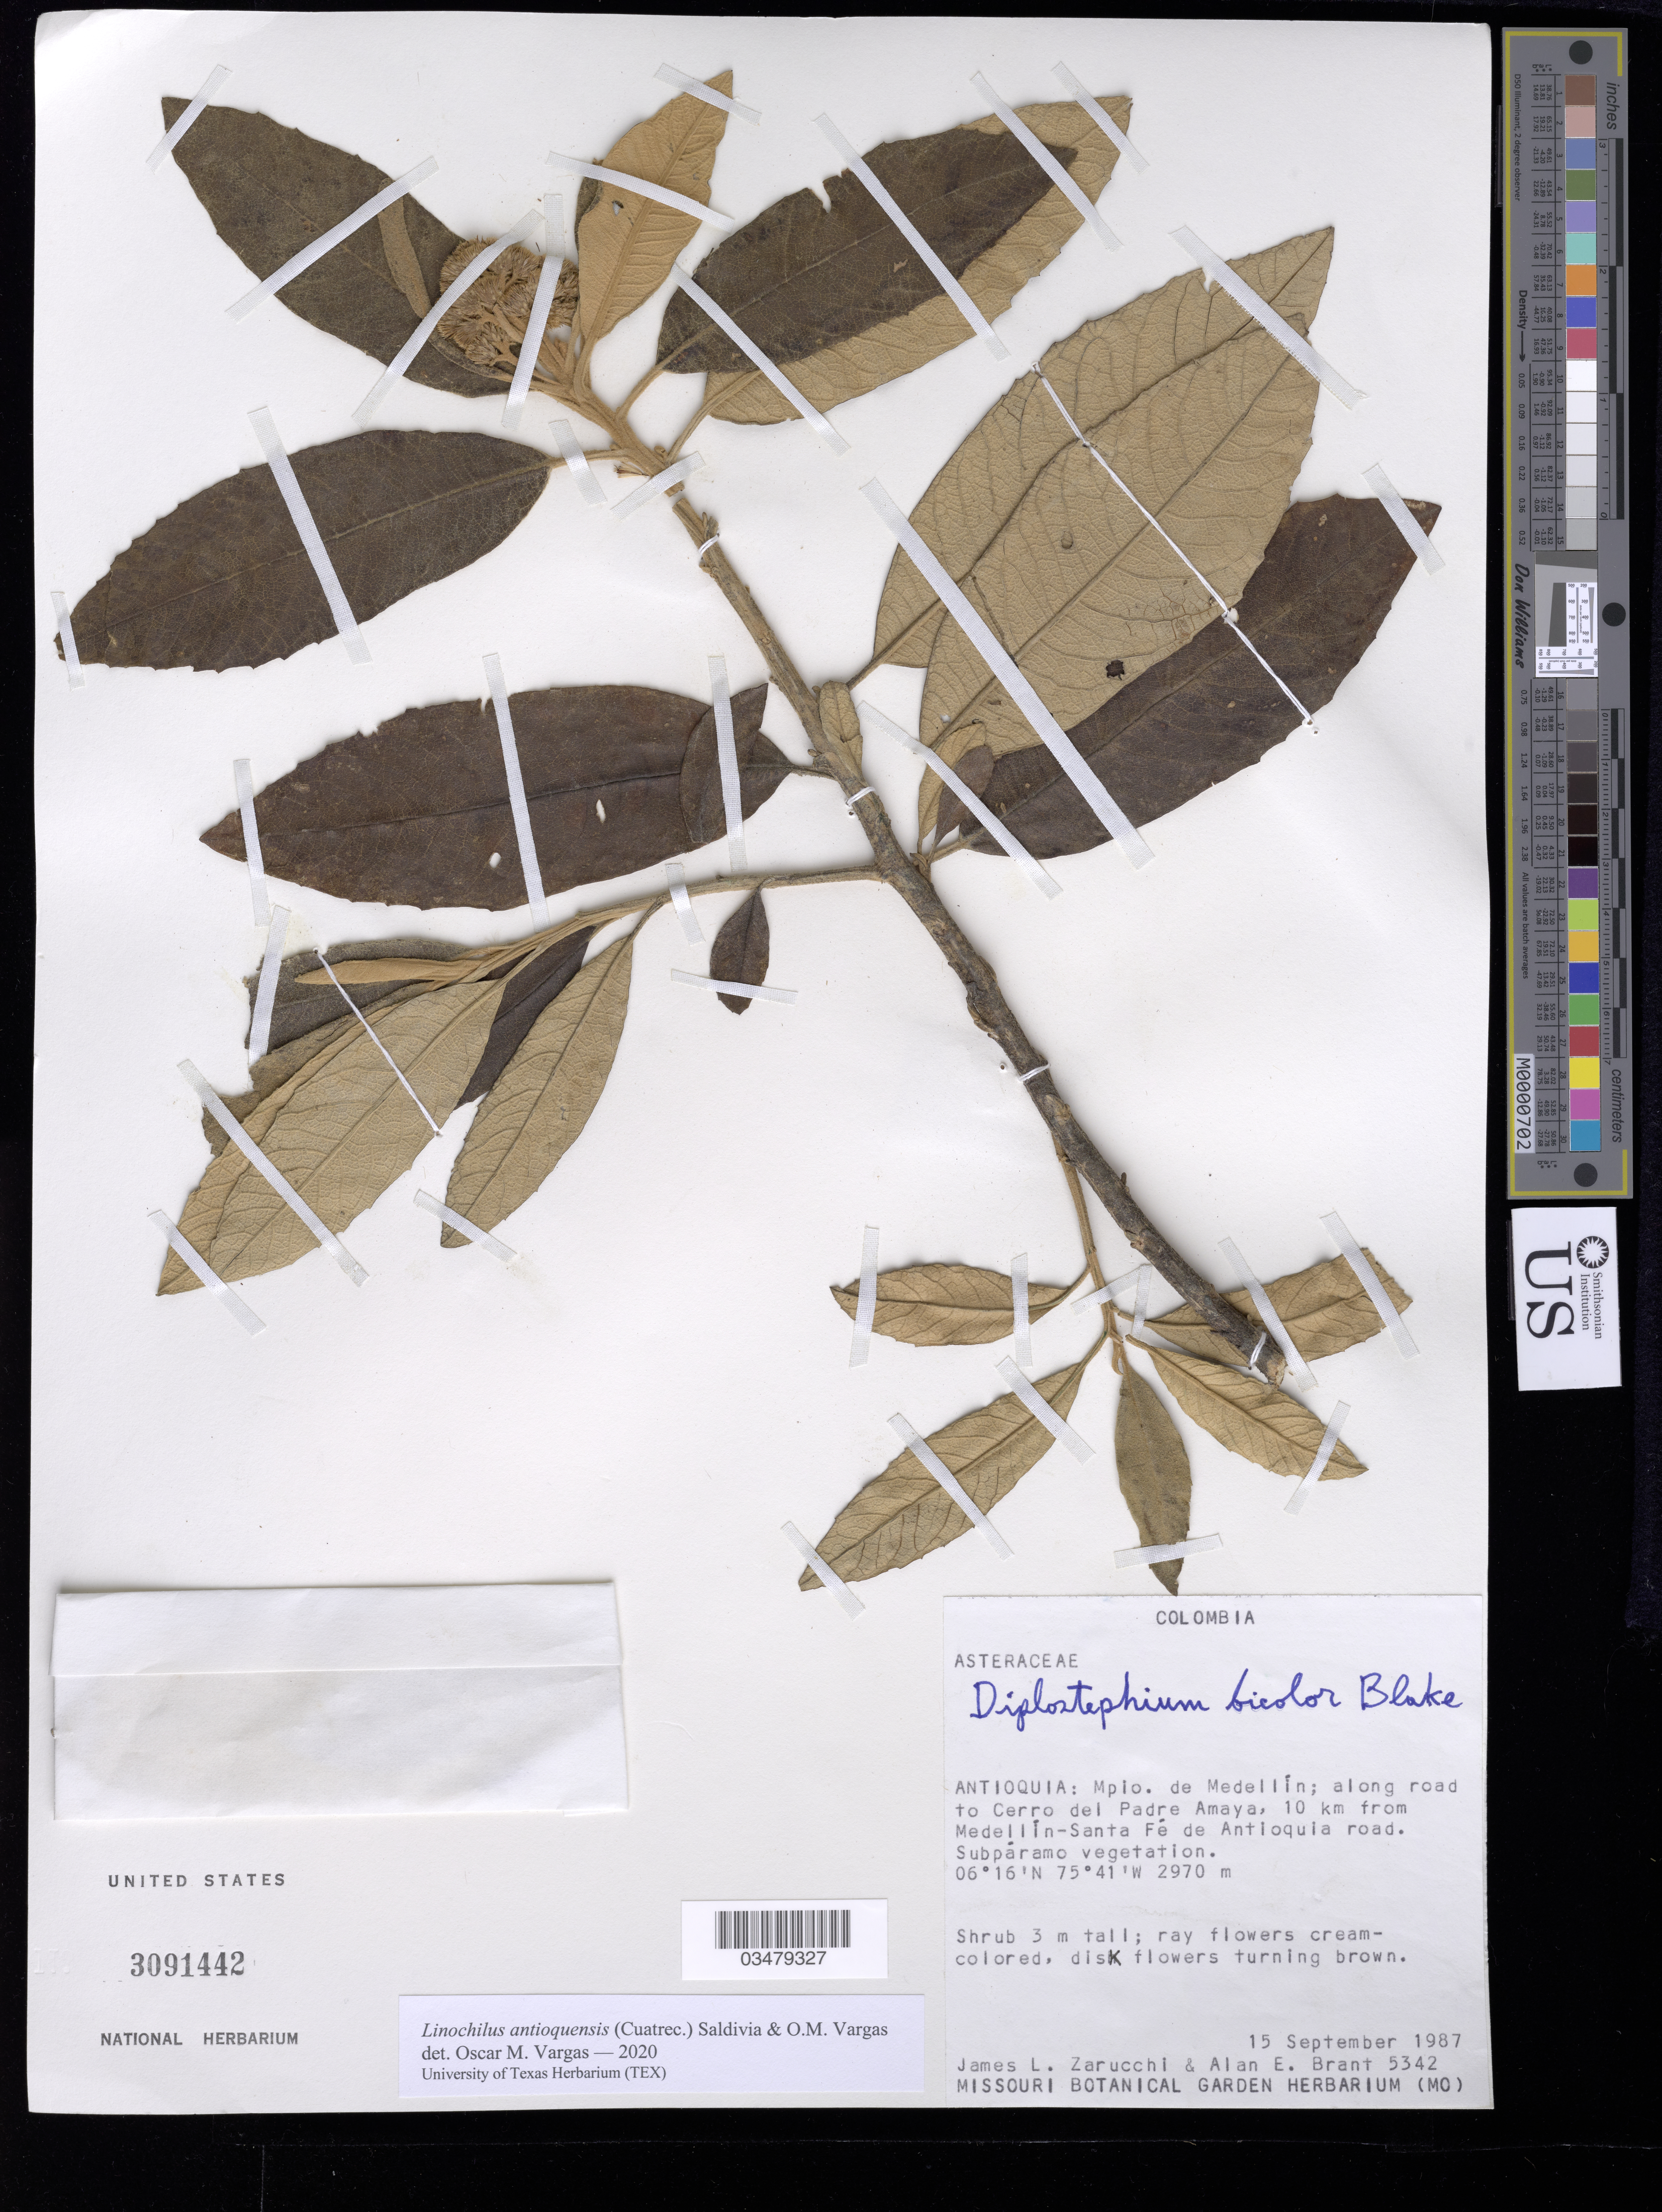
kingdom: Plantae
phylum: Tracheophyta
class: Magnoliopsida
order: Asterales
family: Asteraceae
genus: Linochilus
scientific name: Linochilus antioquensis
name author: (Cuatrec.) Saldivia & O.M. Vargas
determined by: Vargas, Oscar M.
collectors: J. L. Zarucchi & A. Brant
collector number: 5342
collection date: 1987-09-15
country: Colombia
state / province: Antioquia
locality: Mpio. de Medellin; along road to Cerro del Padre Amaya, 10 km from Medellin-Santa Fe de Antioquia road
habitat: Subparamo vegetation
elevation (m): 2970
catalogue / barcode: US 3091442